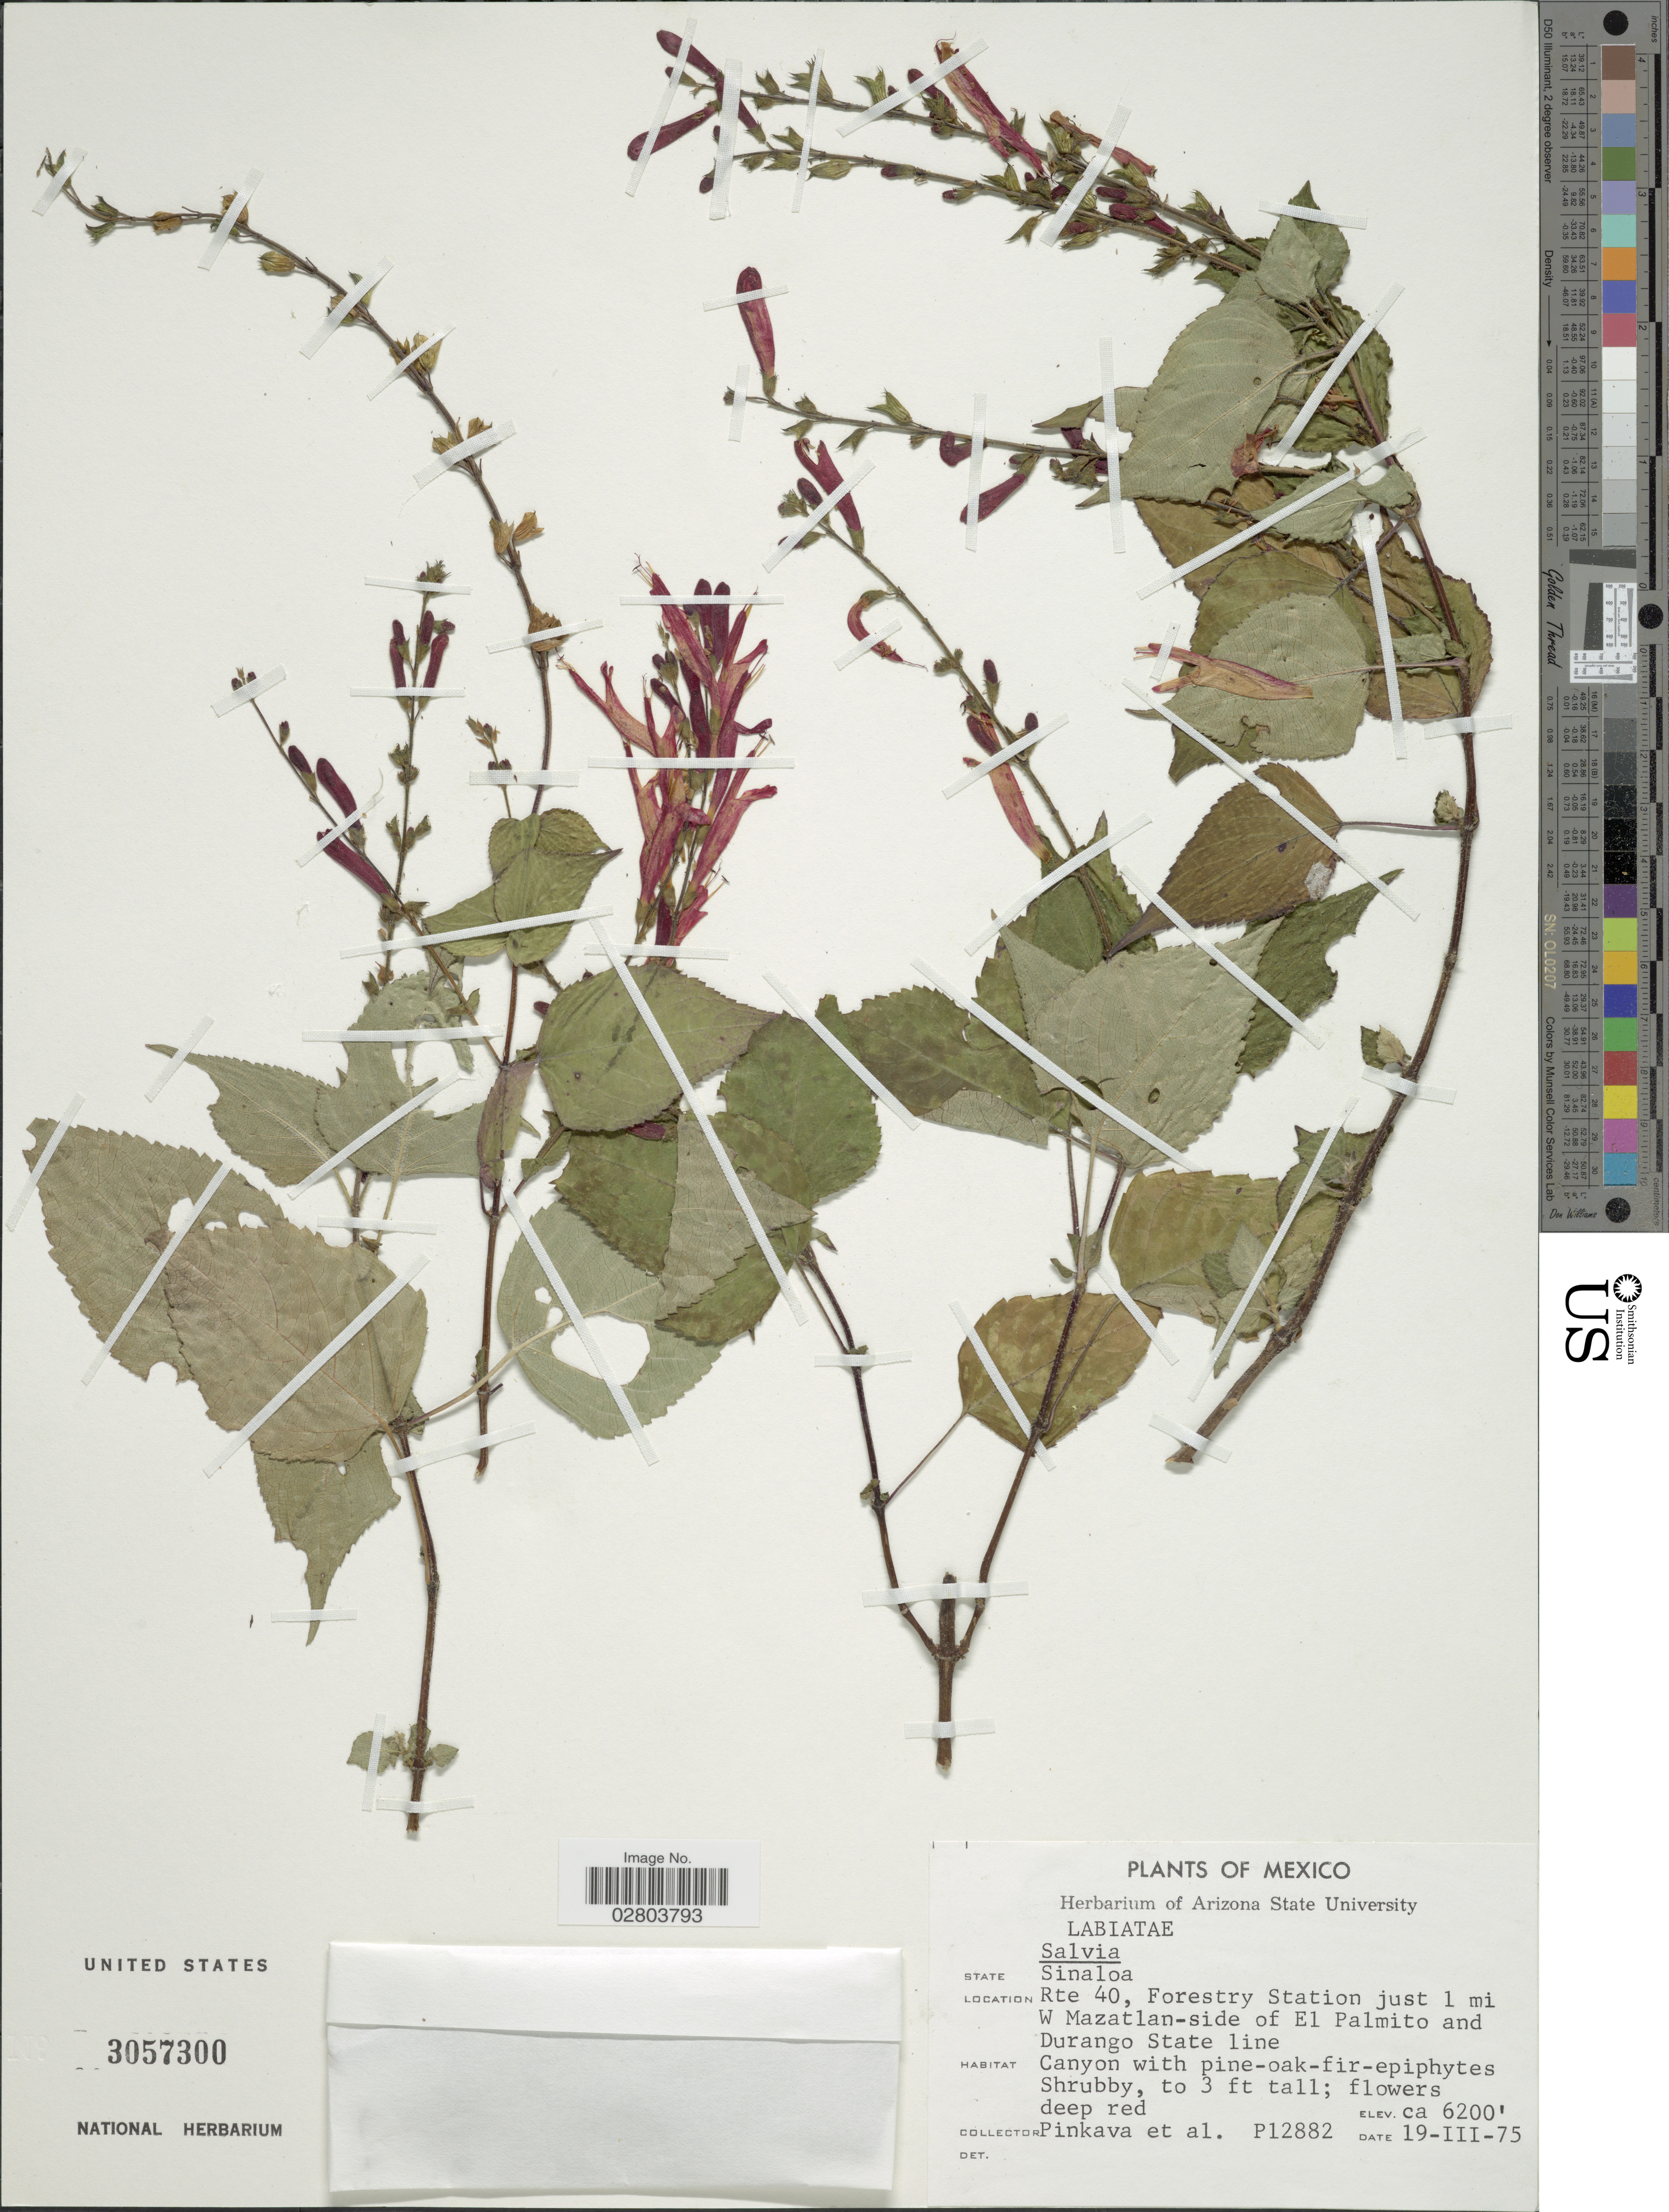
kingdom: Plantae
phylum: Tracheophyta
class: Magnoliopsida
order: Lamiales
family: Lamiaceae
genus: Salvia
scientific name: Salvia sp.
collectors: -. Pinkava & et al.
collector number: P12882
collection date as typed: Transcribed d/m/y: 19/3/75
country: Mexico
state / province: Sinaloa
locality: State Sinaloa. Rte 40, Forestry Station just 1 mi W Mazatlan-side of El Palmito and Durango State line.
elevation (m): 1890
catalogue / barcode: US 3057300